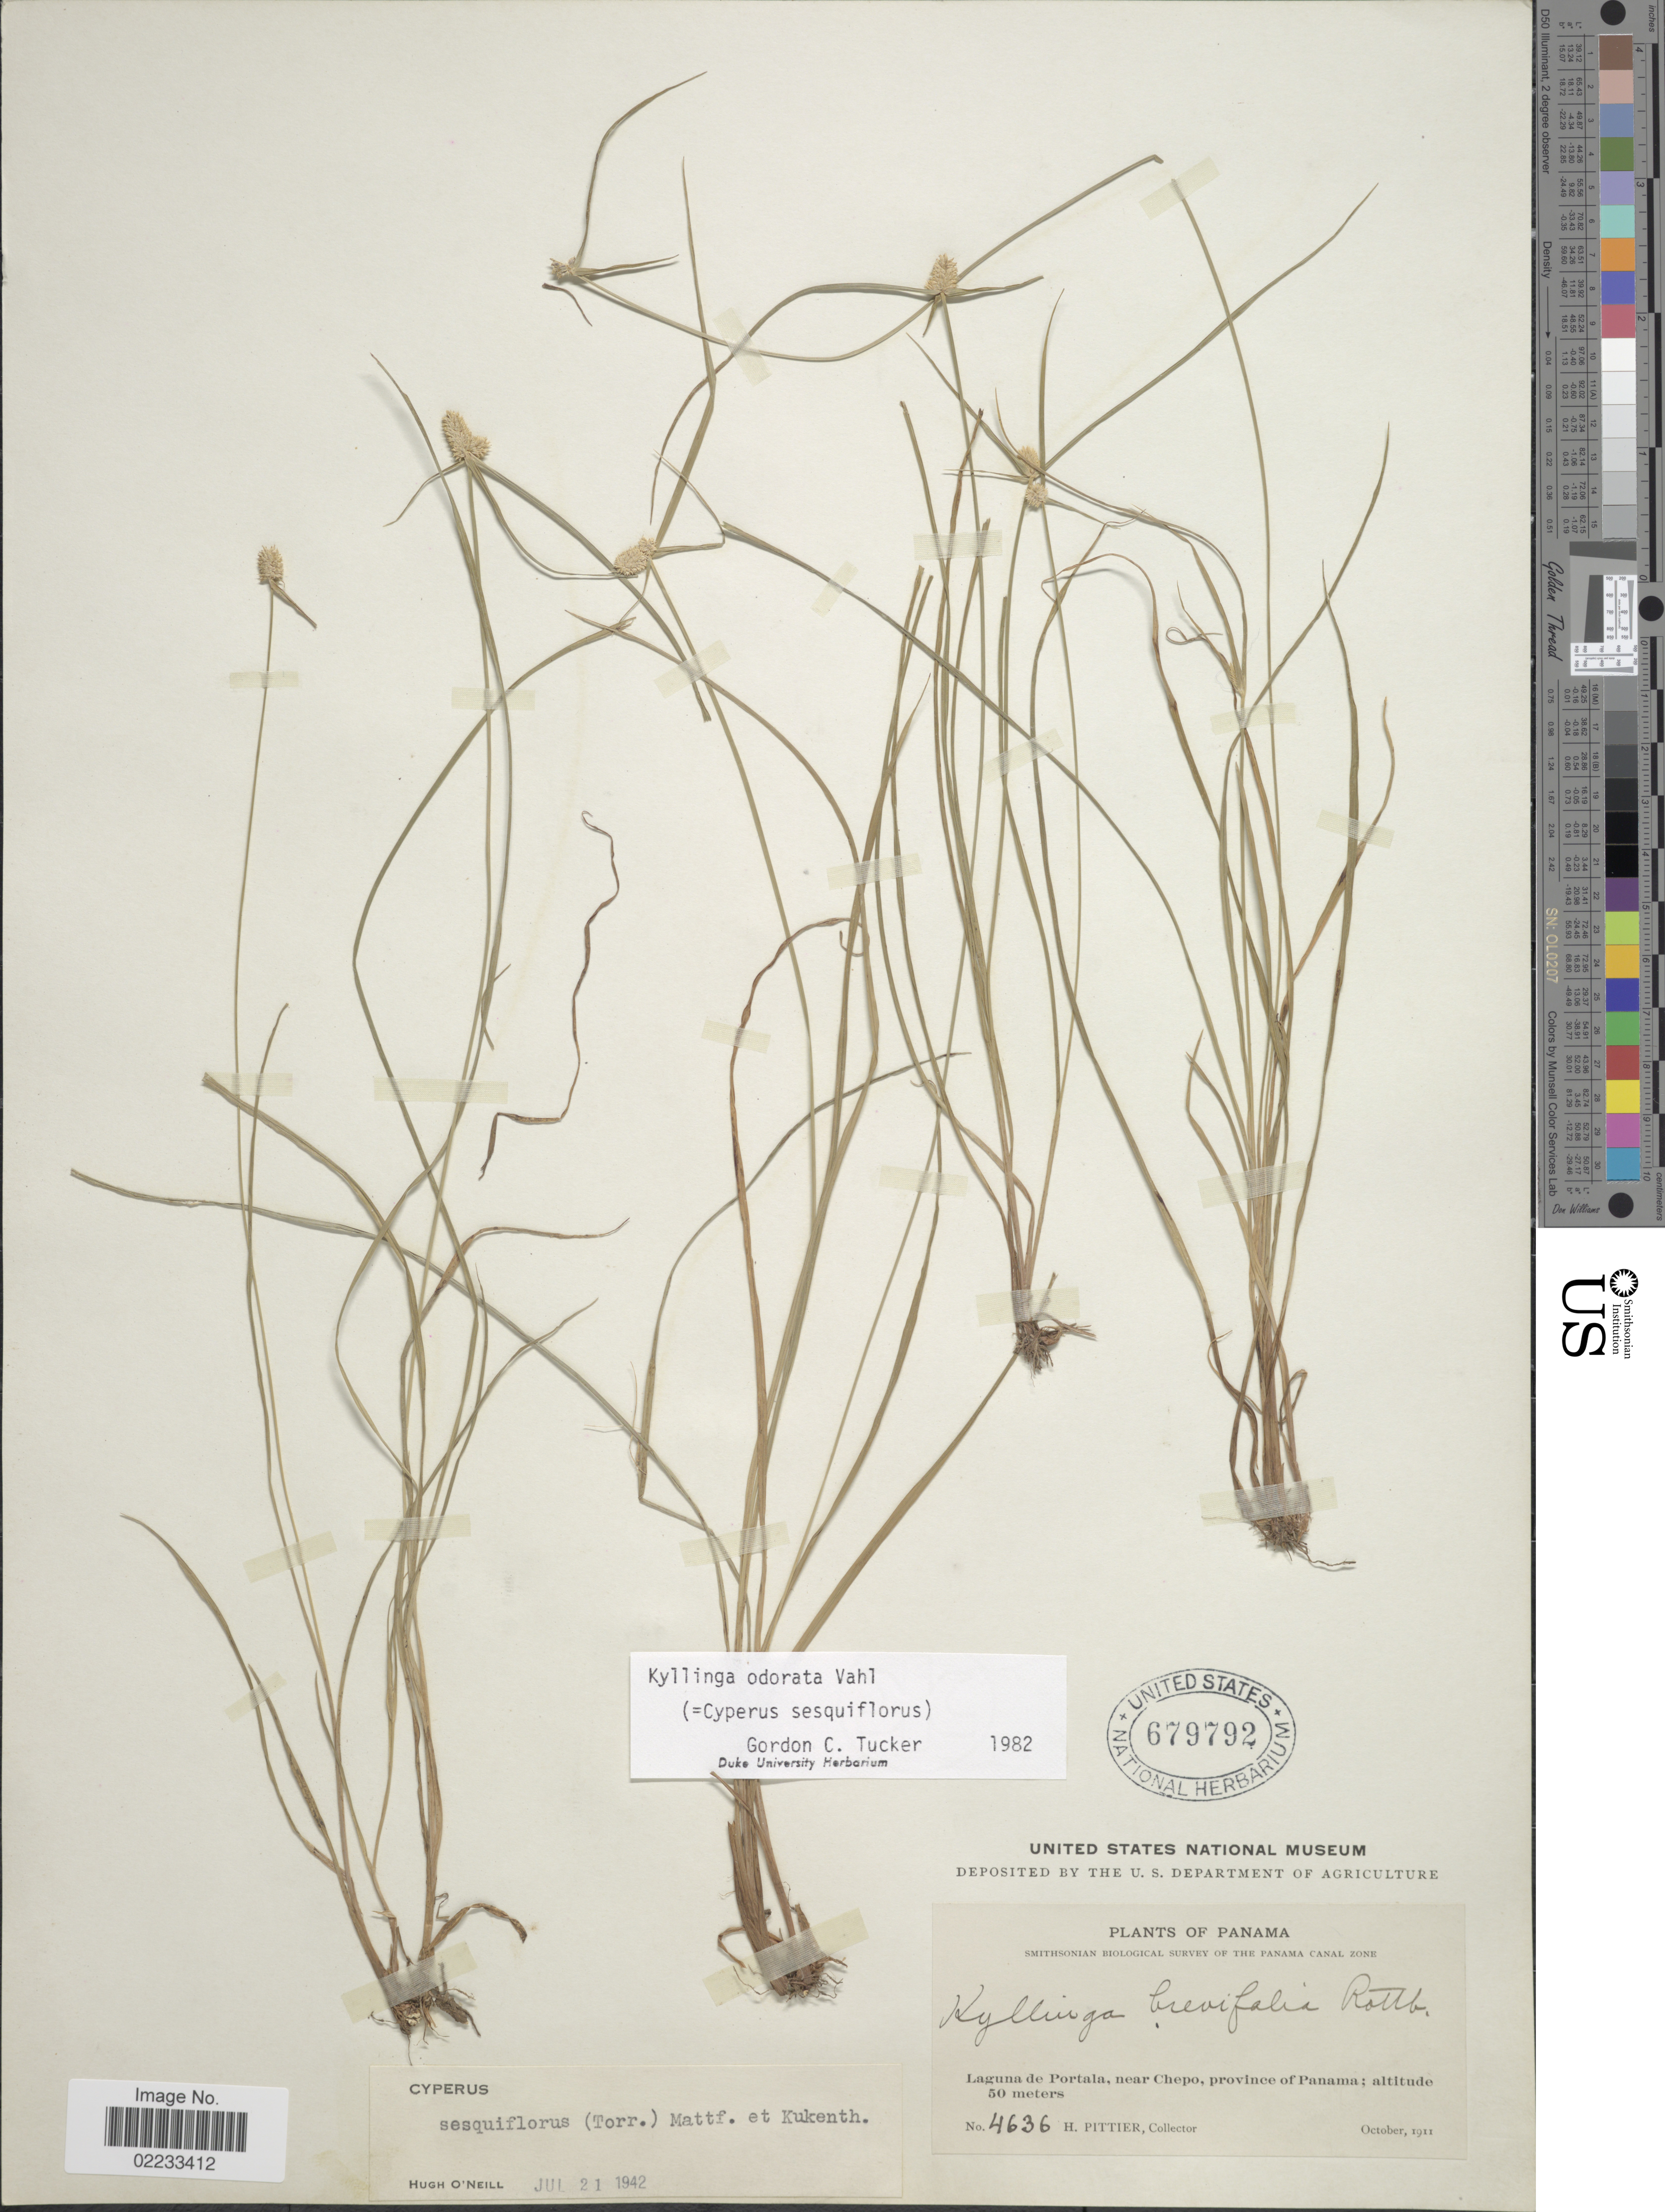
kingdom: Plantae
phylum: Tracheophyta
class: Liliopsida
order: Poales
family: Cyperaceae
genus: Cyperus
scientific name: Cyperus sesquiflorus subsp. sesquiflorus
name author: (Torr.) Mattf. & Kük.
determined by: Strong, M. T., (US), Smithsonian Institution - National Museum of Natural History (UNITED STATES)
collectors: H. F. Pittier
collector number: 4636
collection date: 1911-10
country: Panama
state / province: Panamá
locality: Panama Canal Zone. Laguna de Portala, near Chepo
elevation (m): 50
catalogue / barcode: US 679792